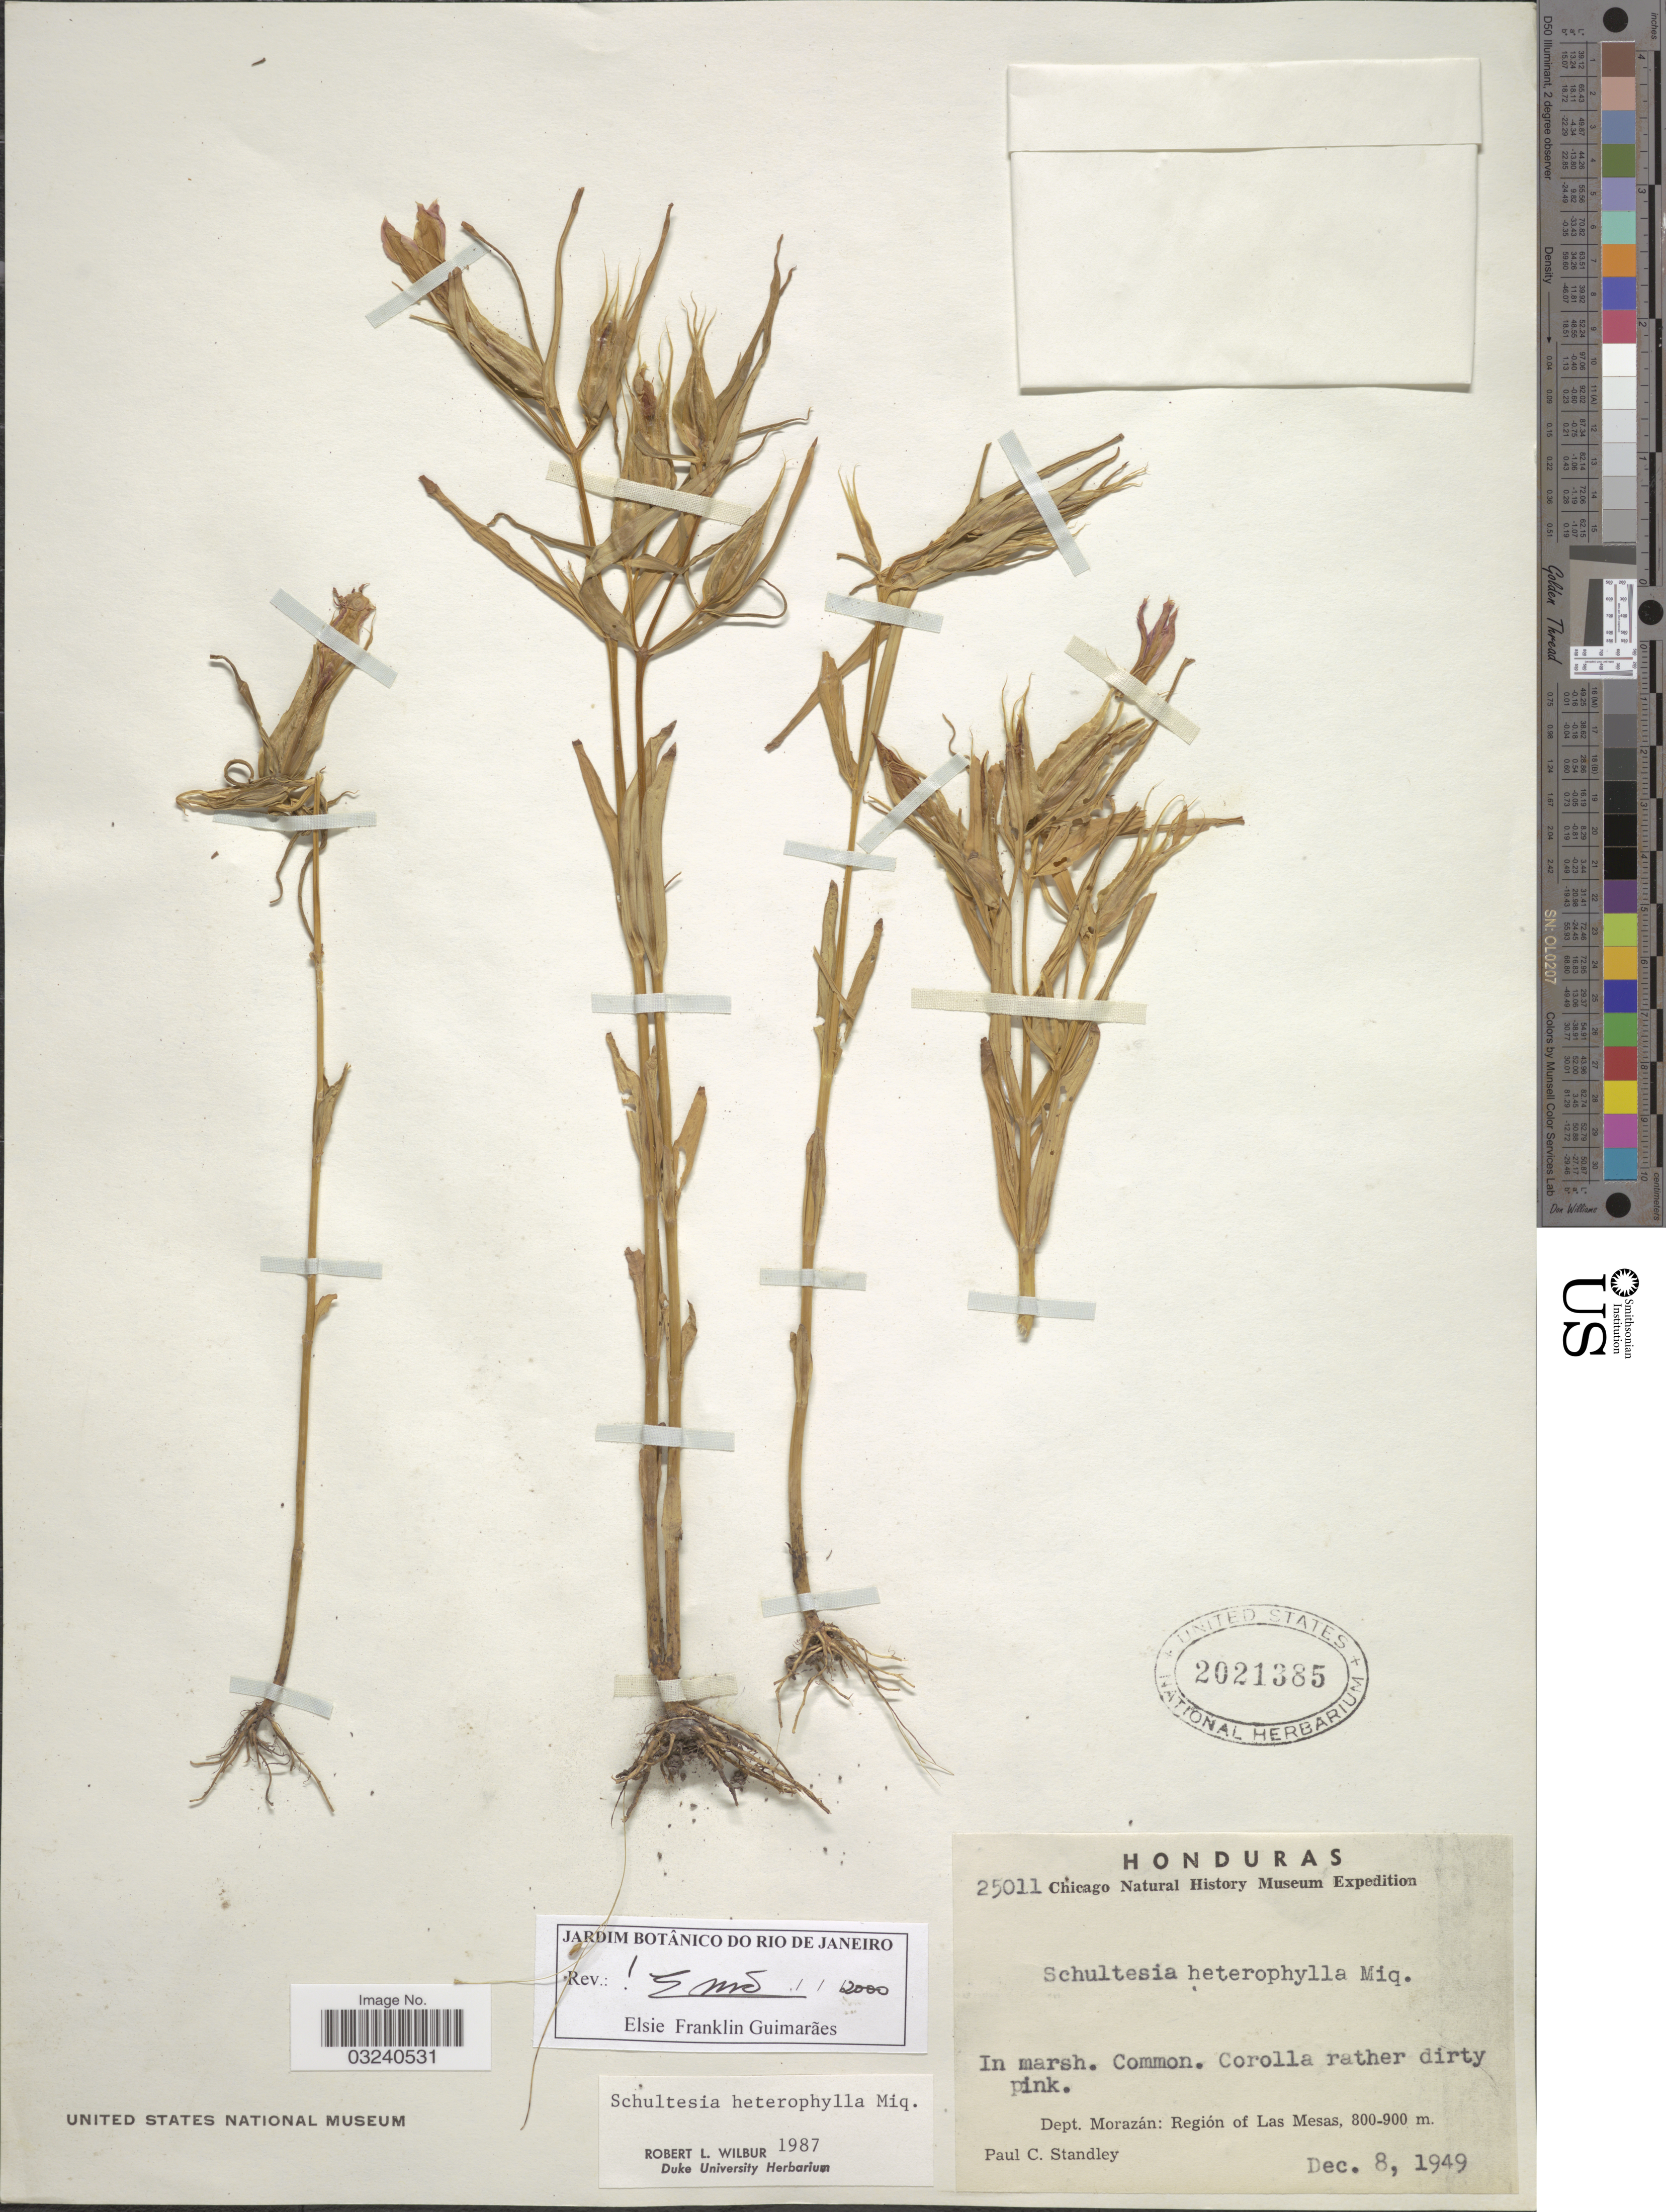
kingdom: Plantae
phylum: Tracheophyta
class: Magnoliopsida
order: Gentianales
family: Gentianaceae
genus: Schultesia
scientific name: Schultesia heterophylla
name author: Miq.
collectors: P. C. Standley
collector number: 25011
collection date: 1949-12-08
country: Honduras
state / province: Fco. Morazán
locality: Dept. Morazán: Región of Las Mesas.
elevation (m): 800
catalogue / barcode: US 2021385